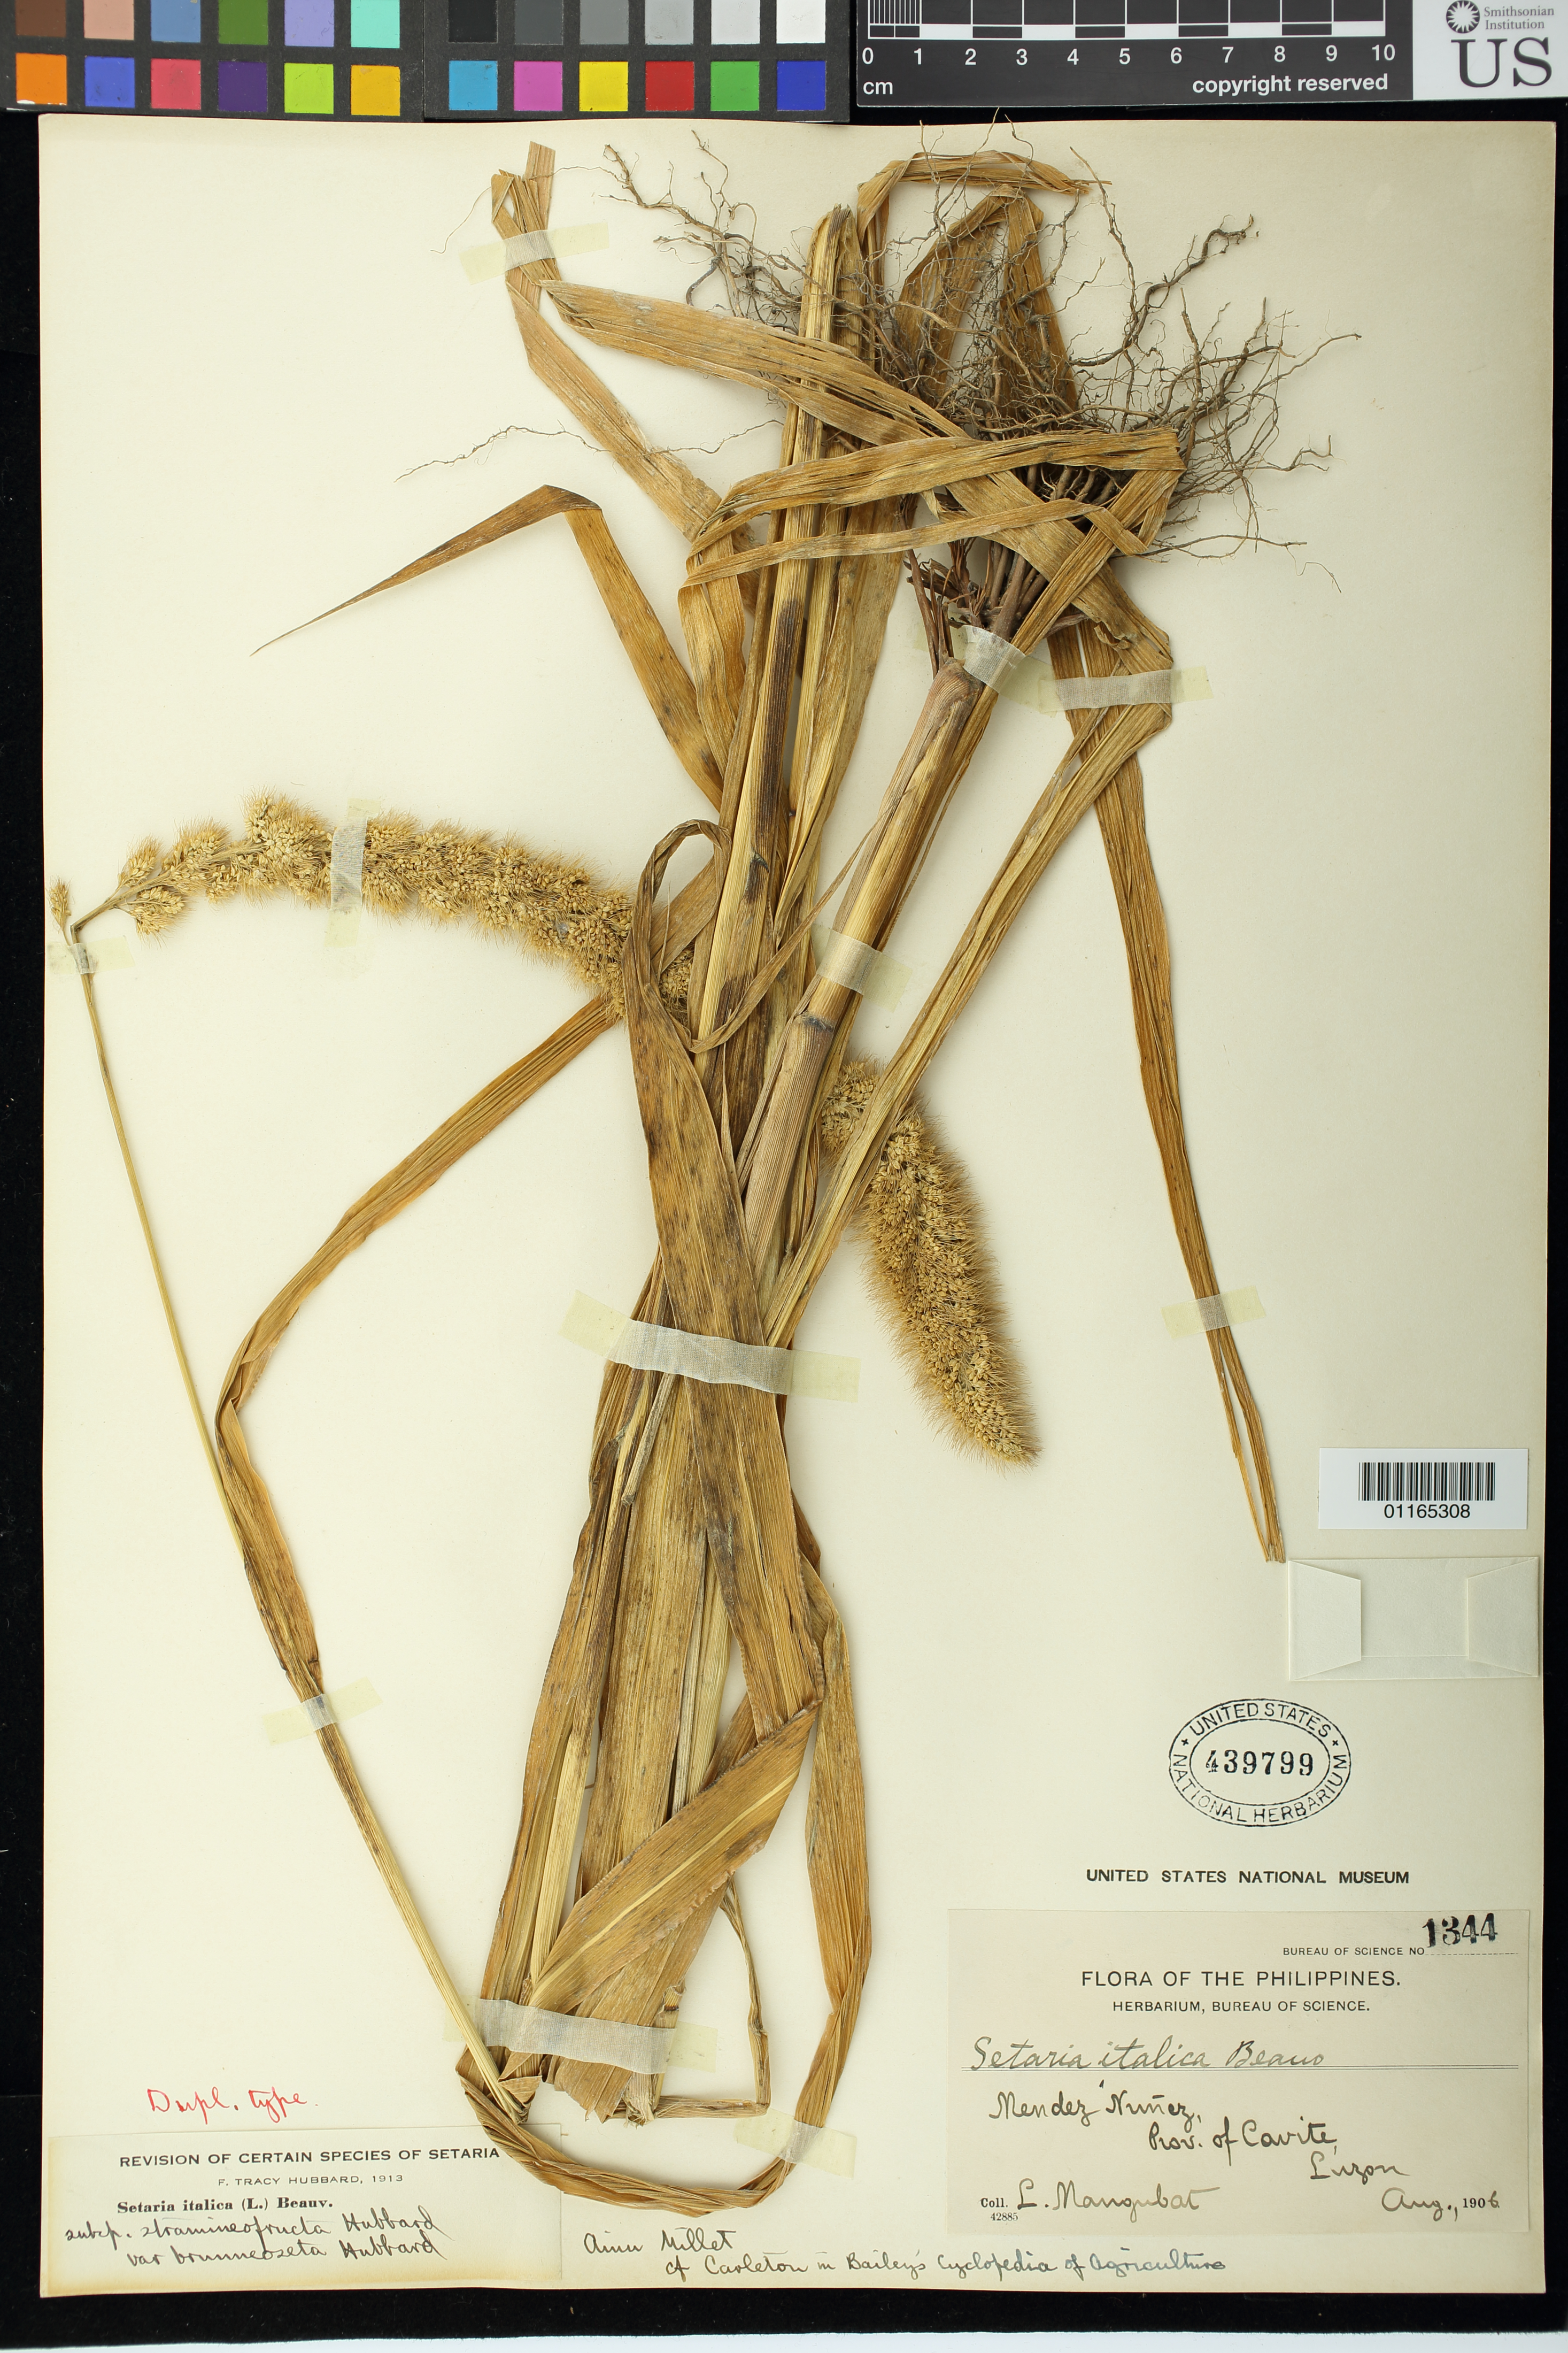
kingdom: Plantae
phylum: Tracheophyta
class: Liliopsida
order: Poales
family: Poaceae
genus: Setaria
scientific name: Setaria italica var. brunneoseta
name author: F.T. Hubb.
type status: Isotype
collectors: L. Mangubat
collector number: Bur. Sci. 1344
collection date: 1906-08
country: Philippines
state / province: Calabarzon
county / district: Cavite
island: Luzon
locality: Mendez Nuñez, Prov. of Cavite, Luzon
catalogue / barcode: US 439799